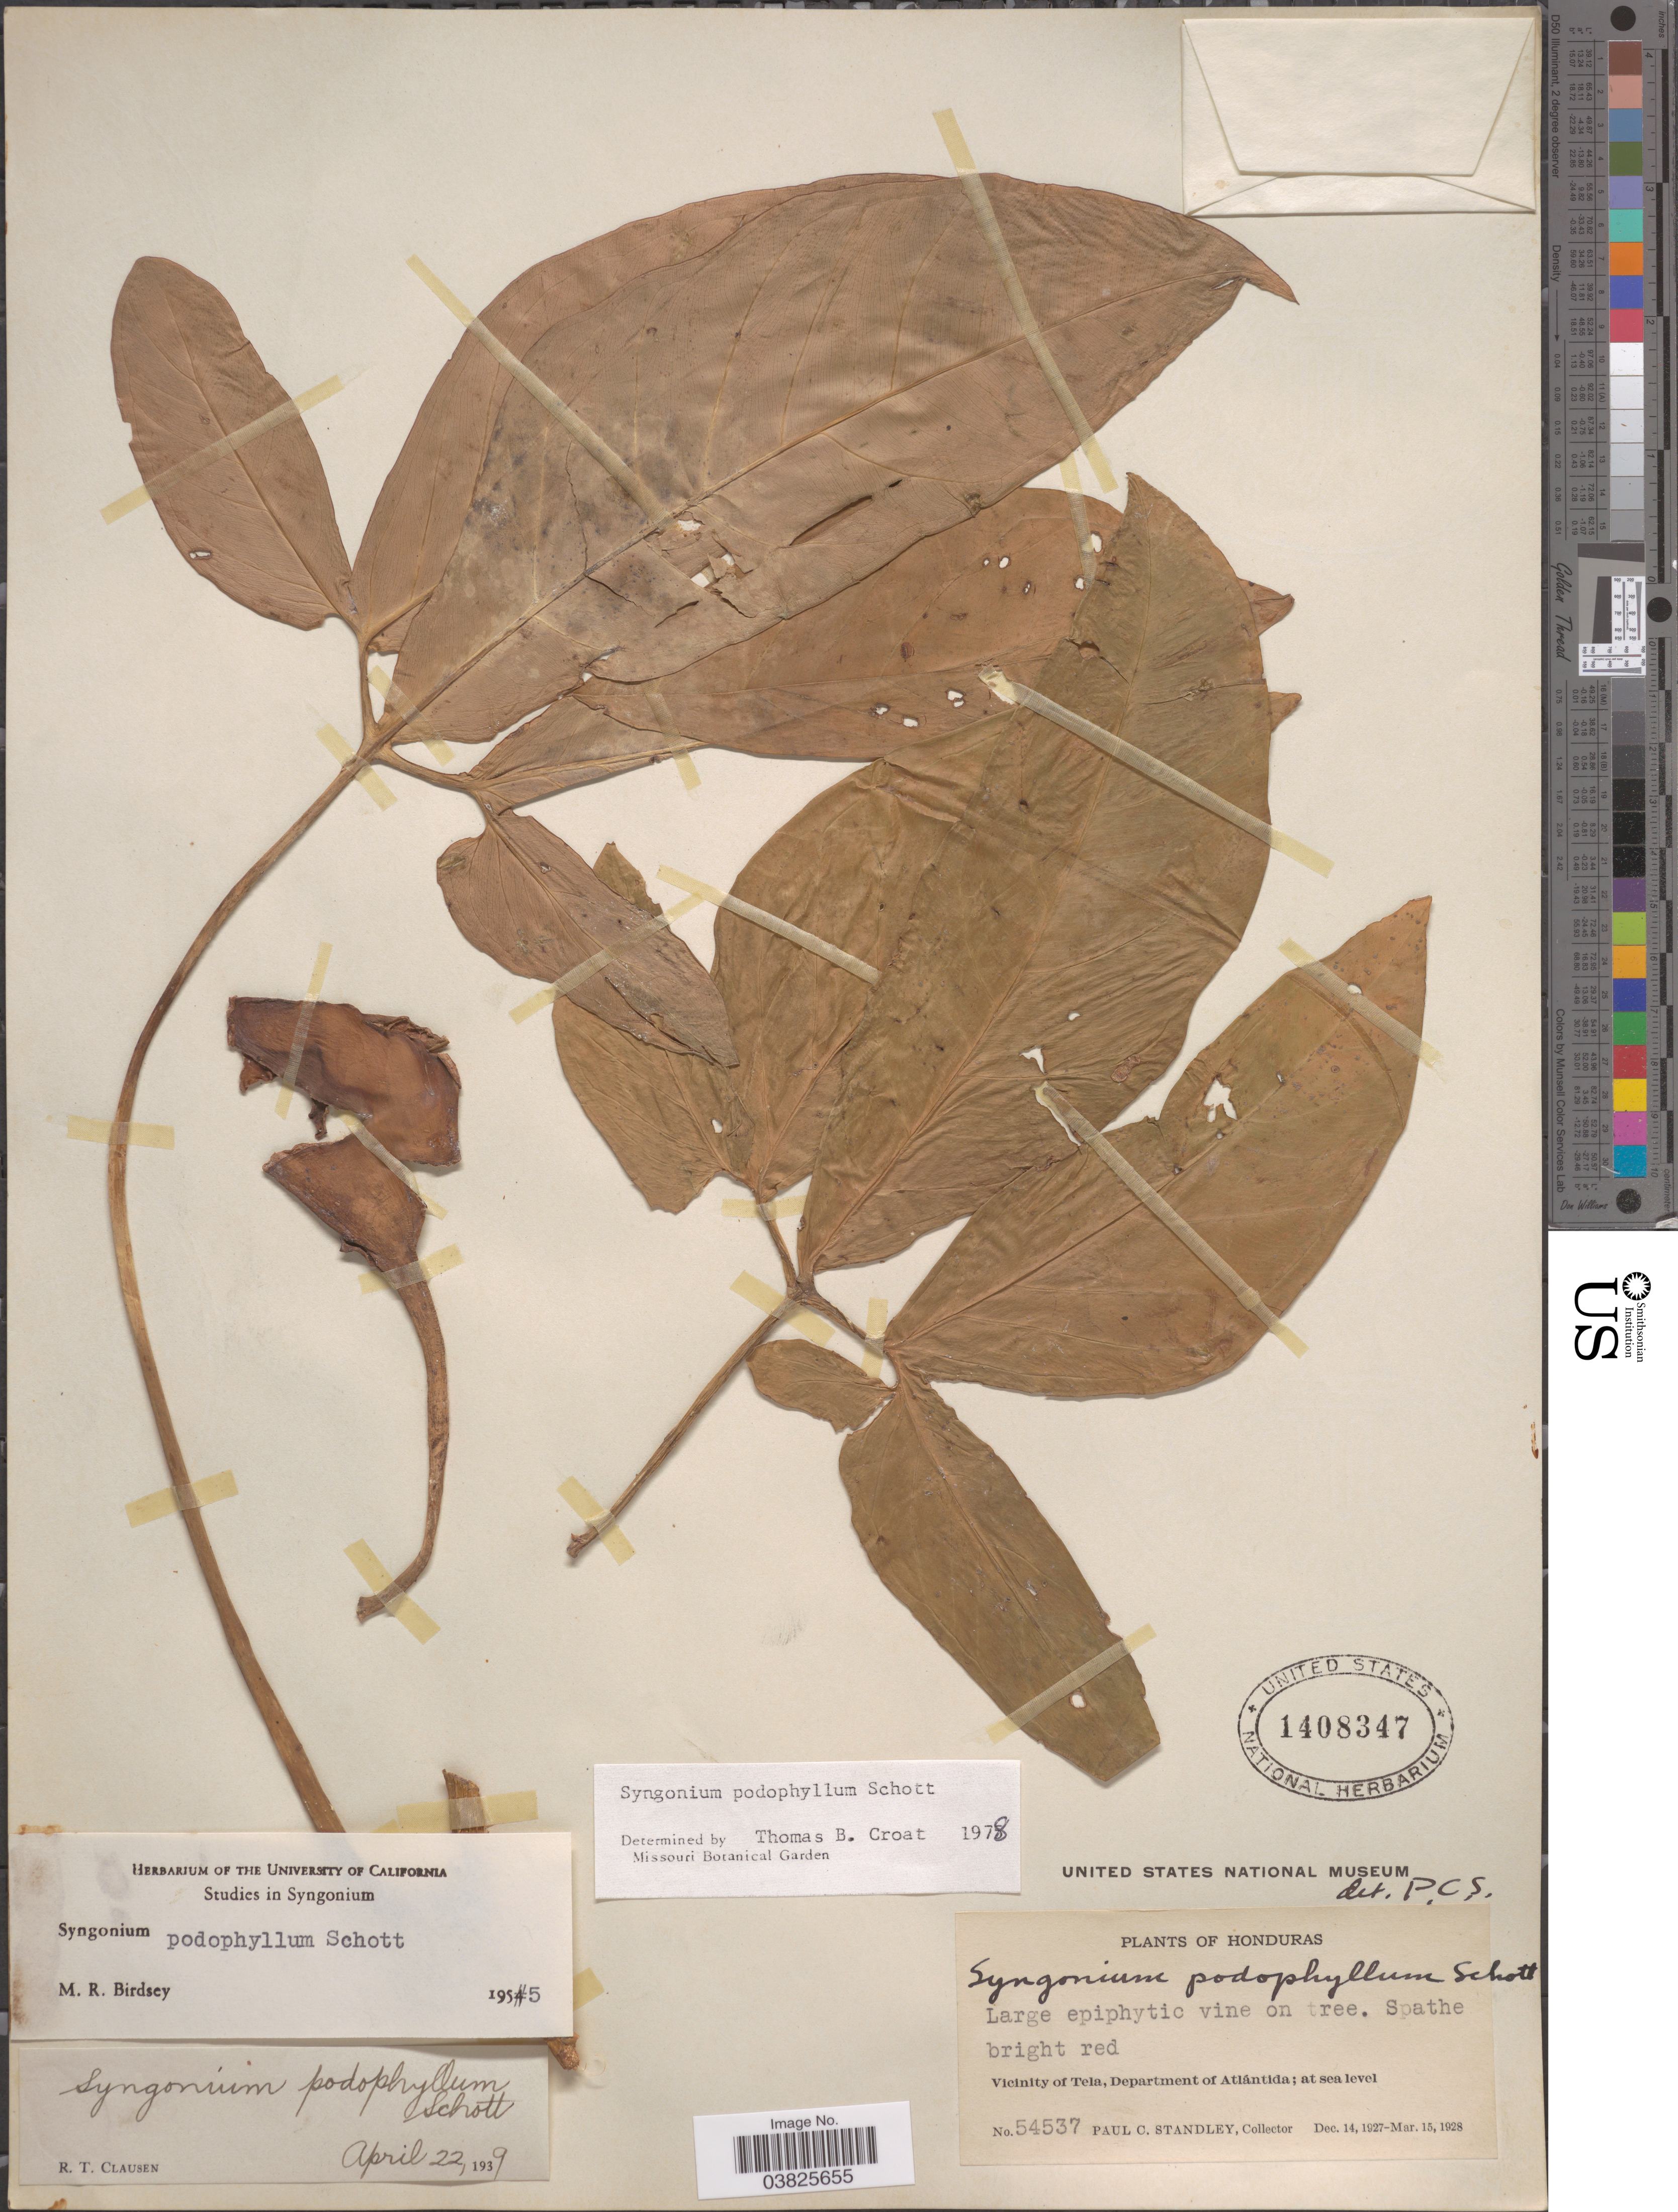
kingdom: Plantae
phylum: Tracheophyta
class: Liliopsida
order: Alismatales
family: Araceae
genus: Syngonium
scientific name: Syngonium podophyllum 'Lemon-Lime'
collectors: P. C. Standley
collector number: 54537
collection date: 1927-12-14/1928-03-15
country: Honduras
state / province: Atlantida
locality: Vicinity of Tela, Department of Atlántida.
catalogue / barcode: US 1408347